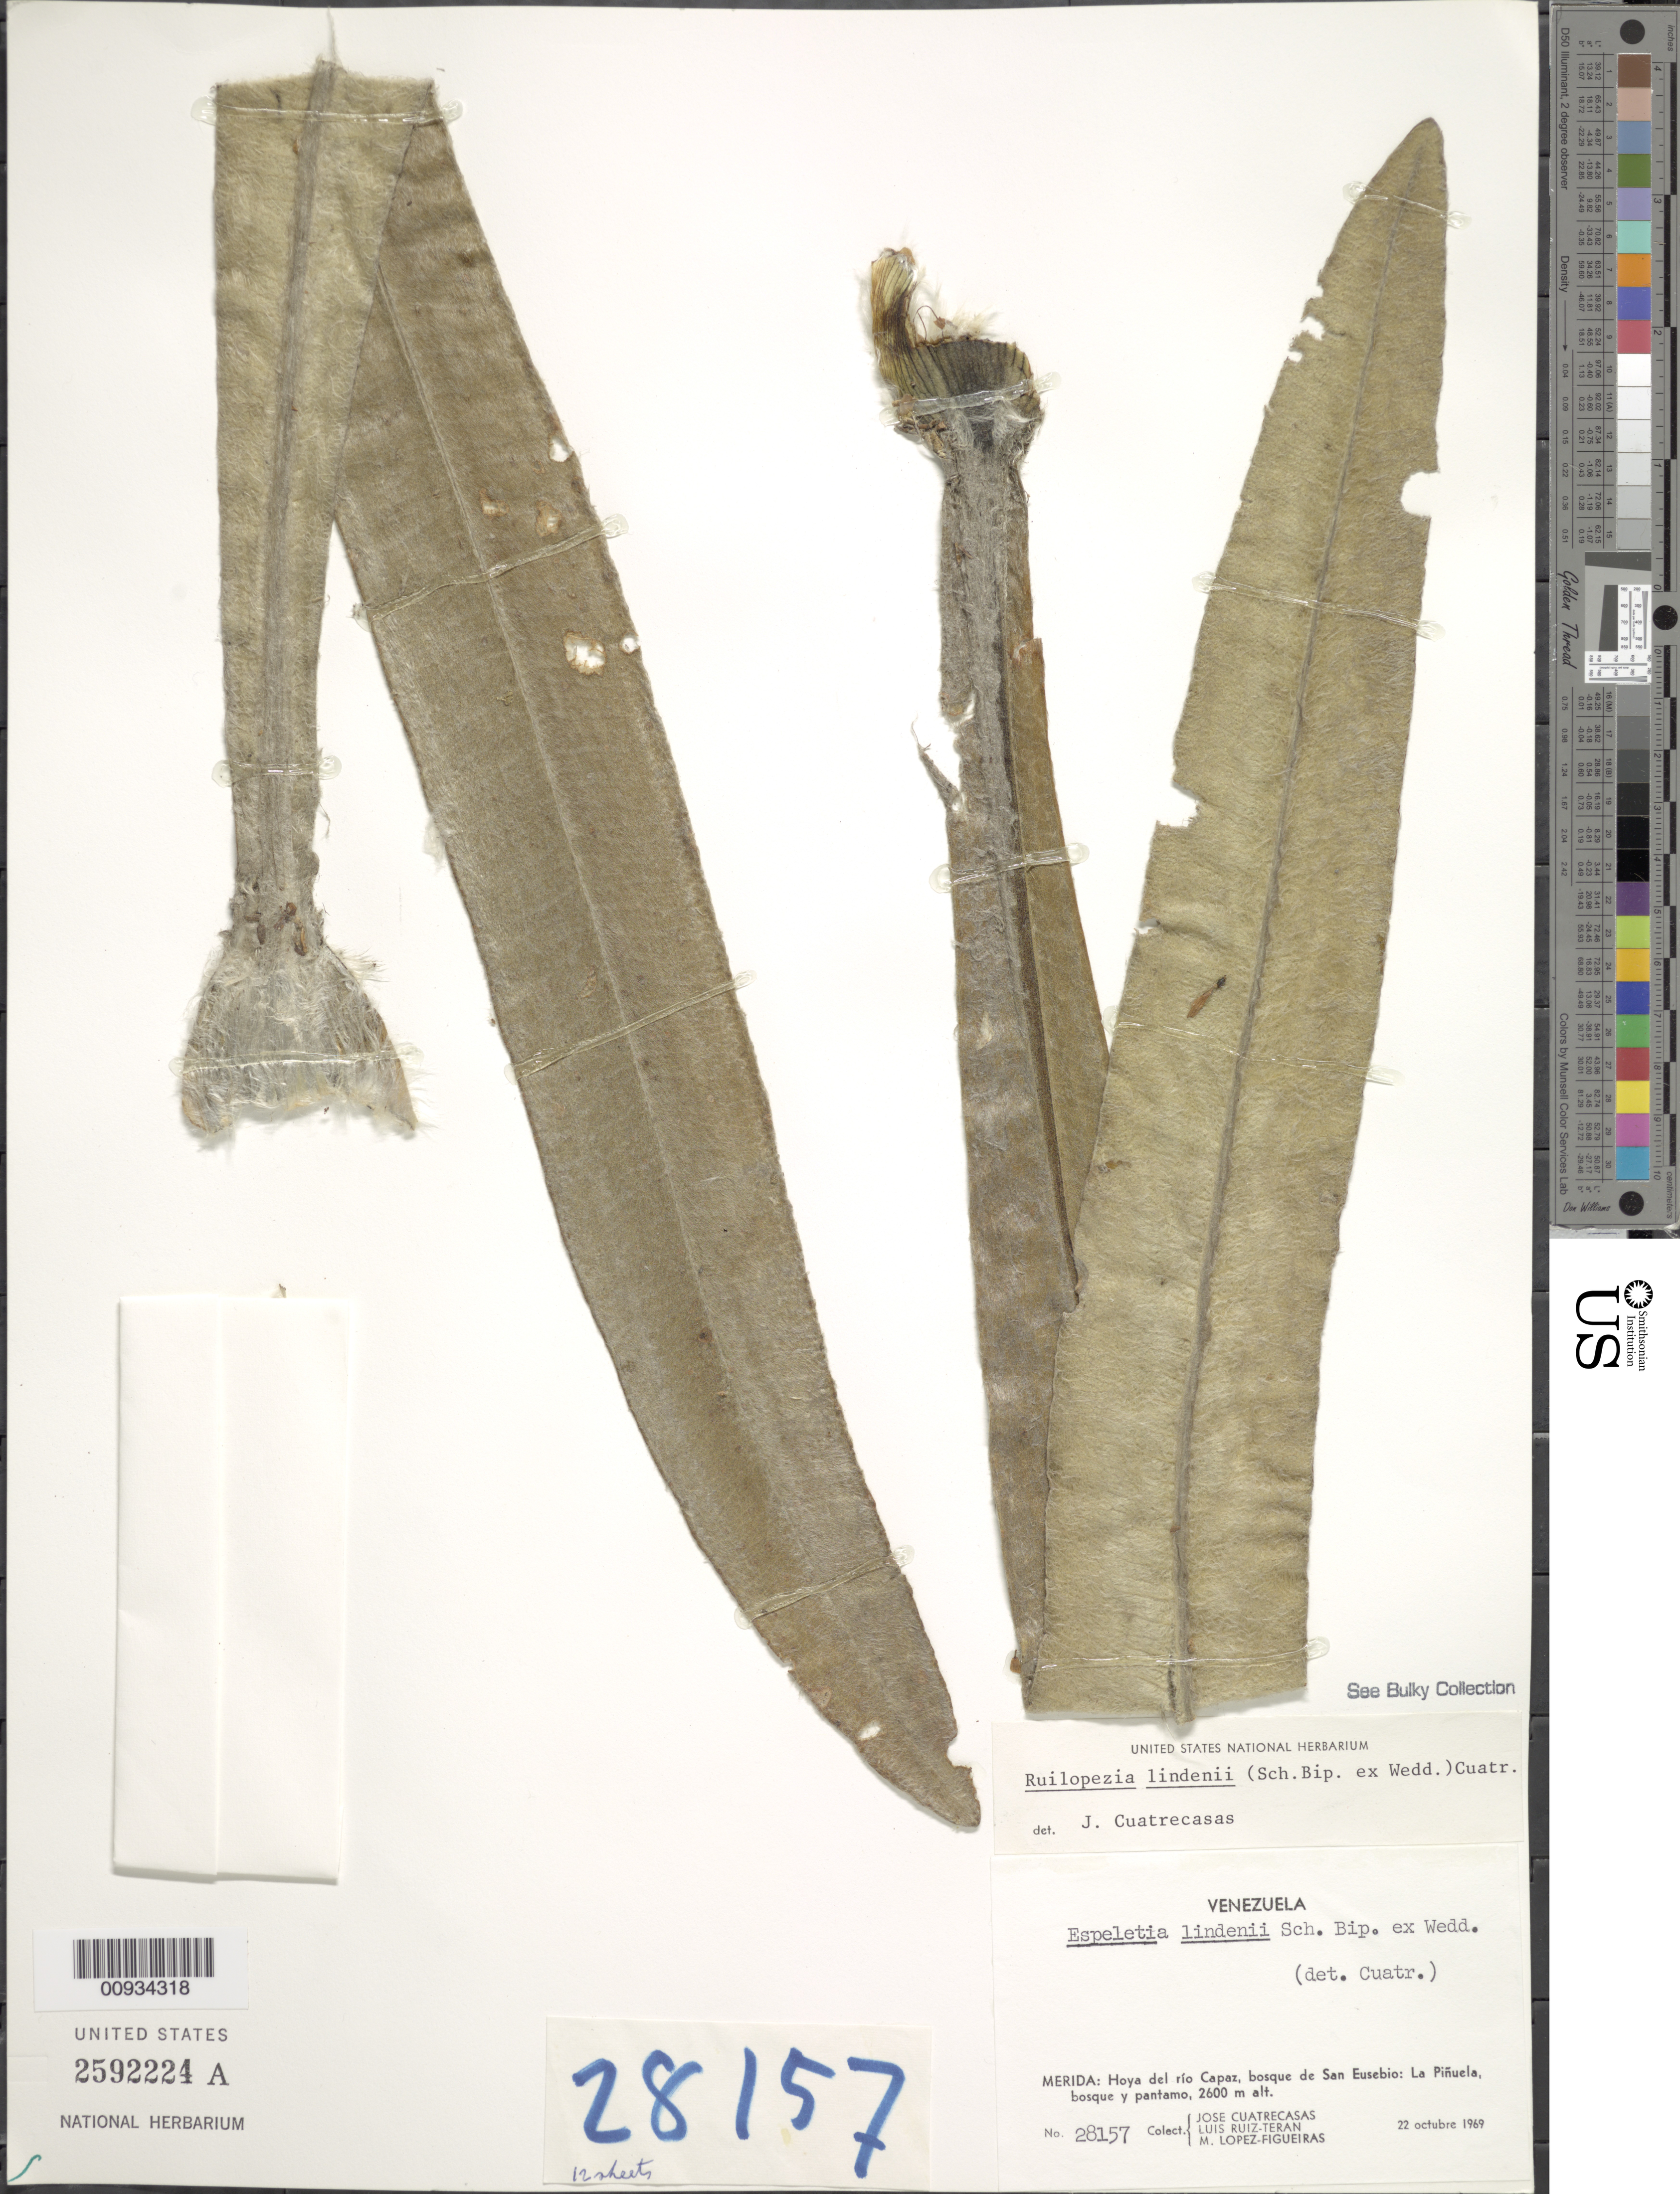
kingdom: Plantae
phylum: Tracheophyta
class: Magnoliopsida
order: Asterales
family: Asteraceae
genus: Ruilopezia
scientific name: Ruilopezia lindenii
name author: (Sch. Bip. ex Wedd.) Cuatrec.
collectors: J. Cuatrecasas, L. Teran & M. López Figueiras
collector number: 28157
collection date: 1969-10-22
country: Venezuela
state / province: Mérida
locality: Hoya del rio Capaz, bosque de San Eusebio, La Pinuela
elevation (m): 2600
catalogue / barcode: US 2592224A